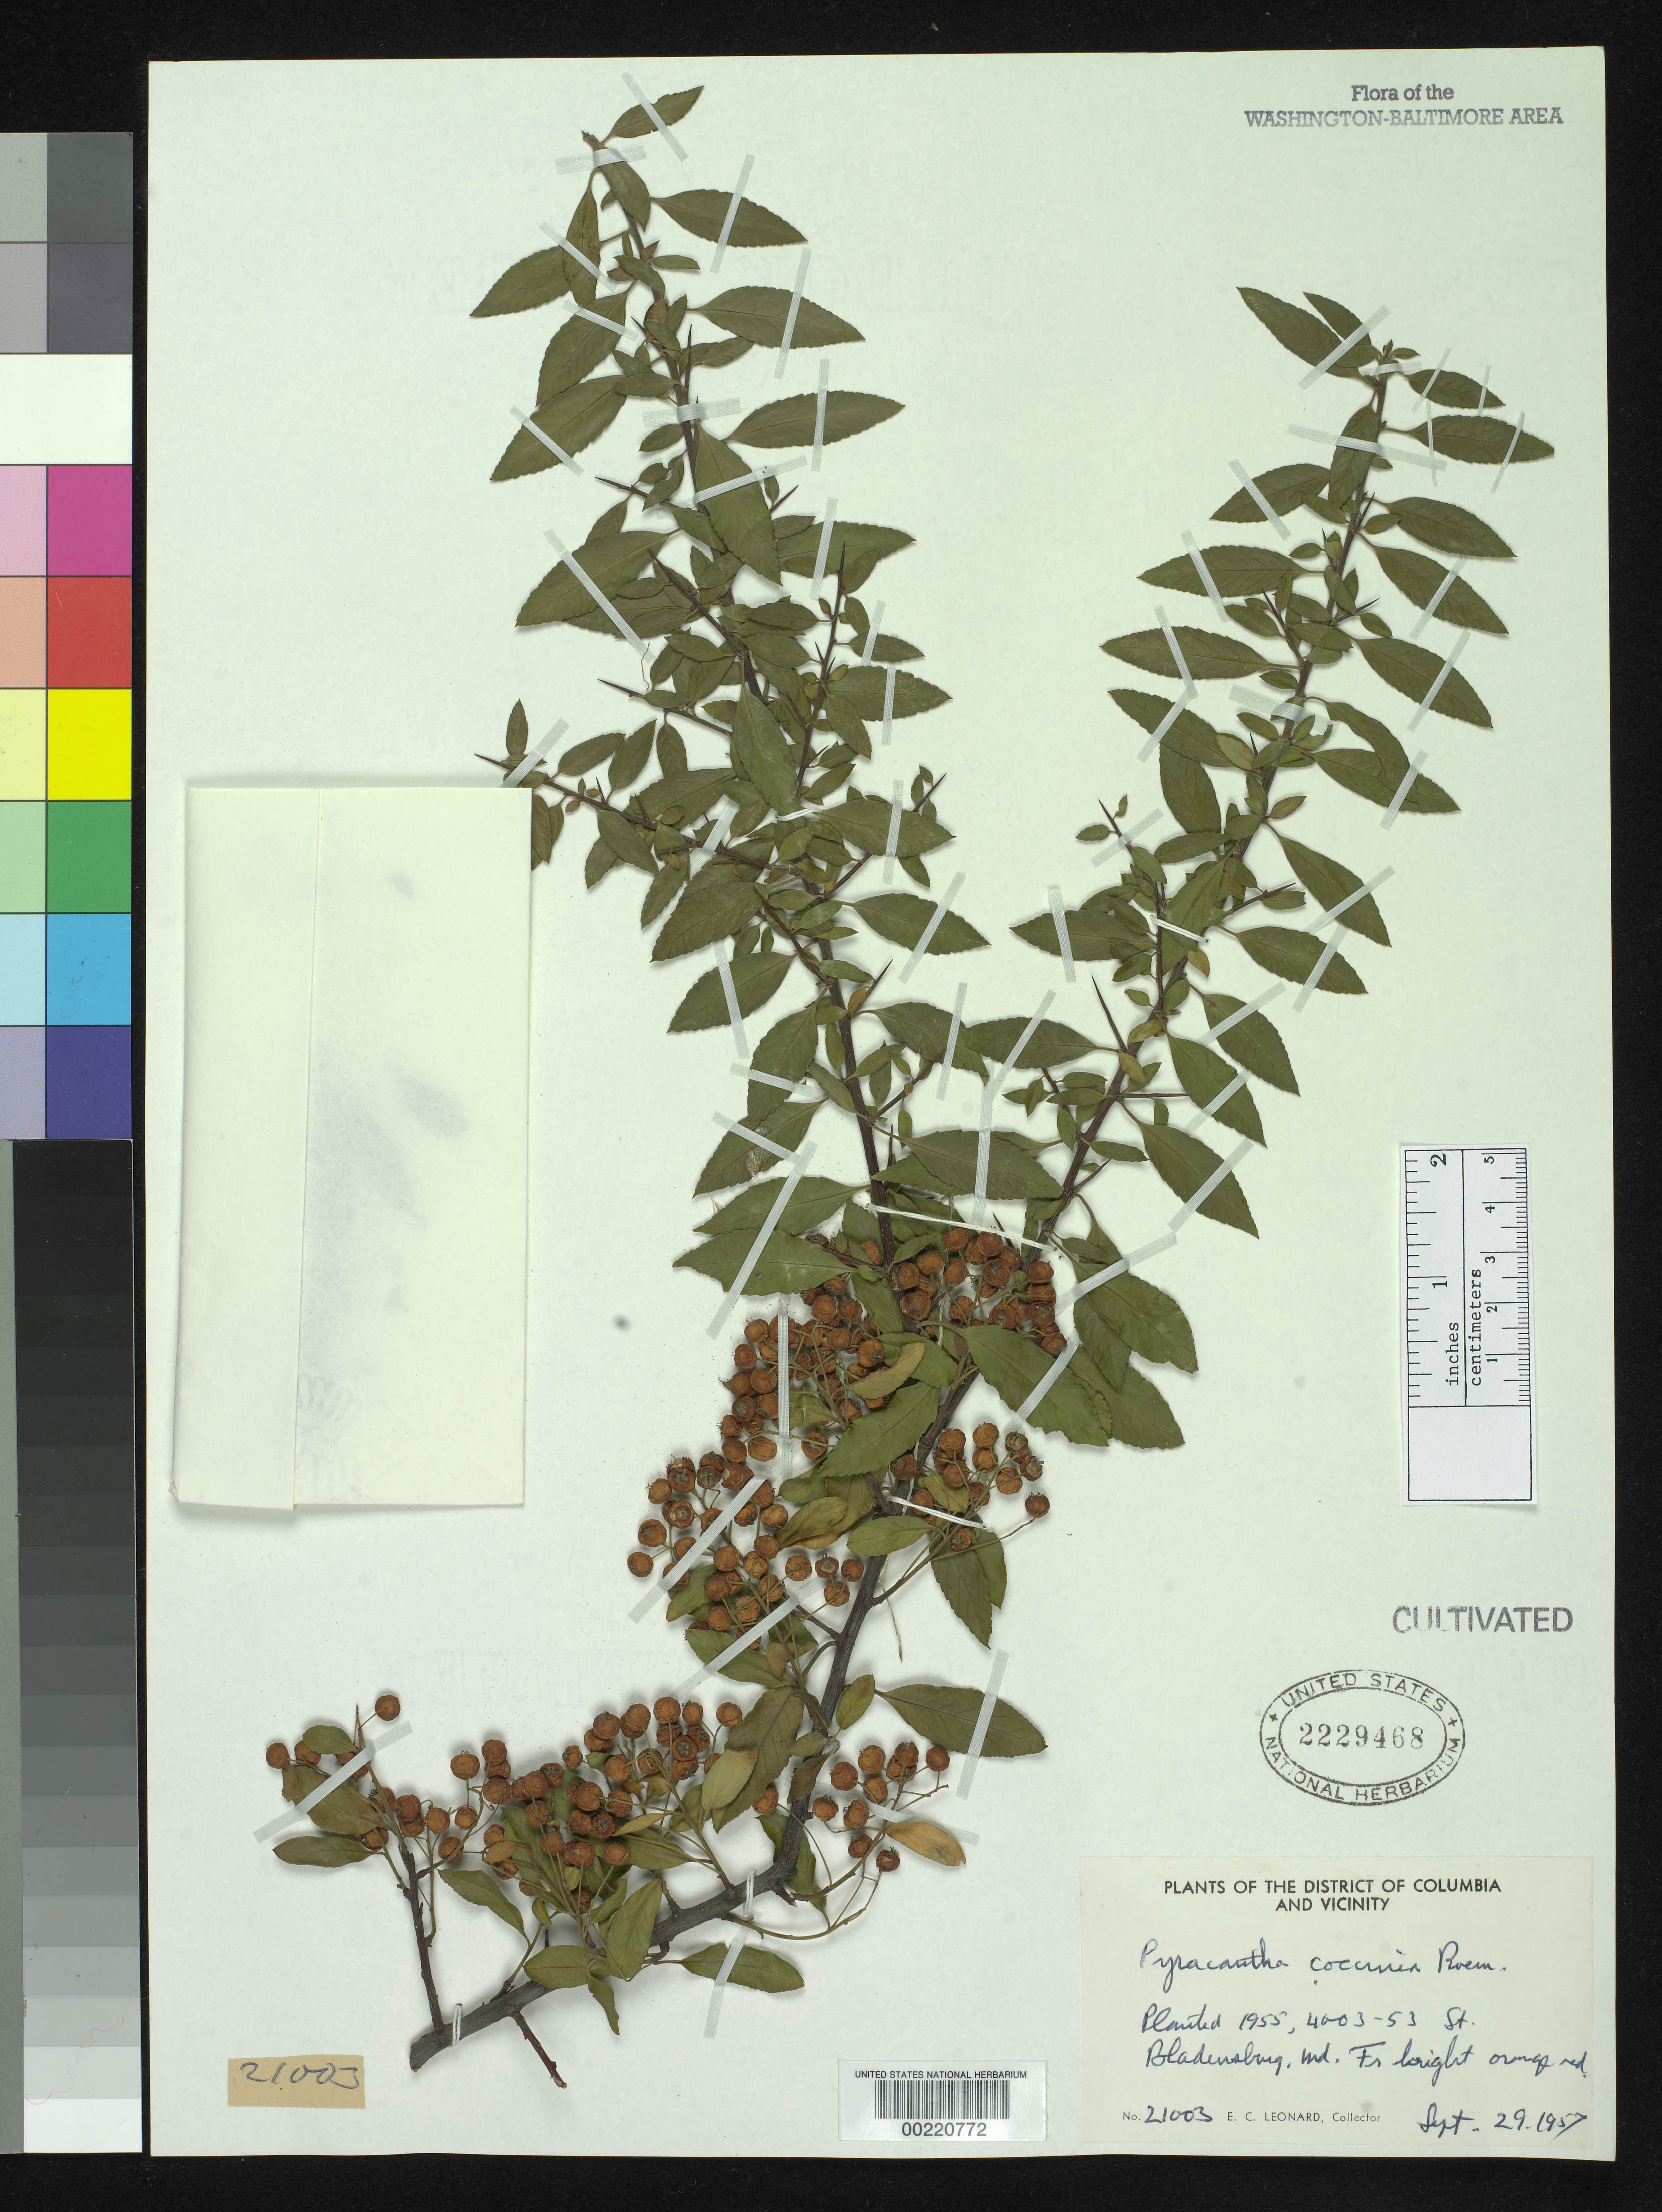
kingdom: Plantae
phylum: Tracheophyta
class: Magnoliopsida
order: Rosales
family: Rosaceae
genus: Pyracantha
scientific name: Pyracantha coccinea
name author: M. Roem.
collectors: E. C. Leonard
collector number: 21003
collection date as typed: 29 Sep 1957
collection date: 1957-09-29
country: United States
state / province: Maryland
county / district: Prince George's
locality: Bladensburg, 4003 53rd St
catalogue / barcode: US 2229468